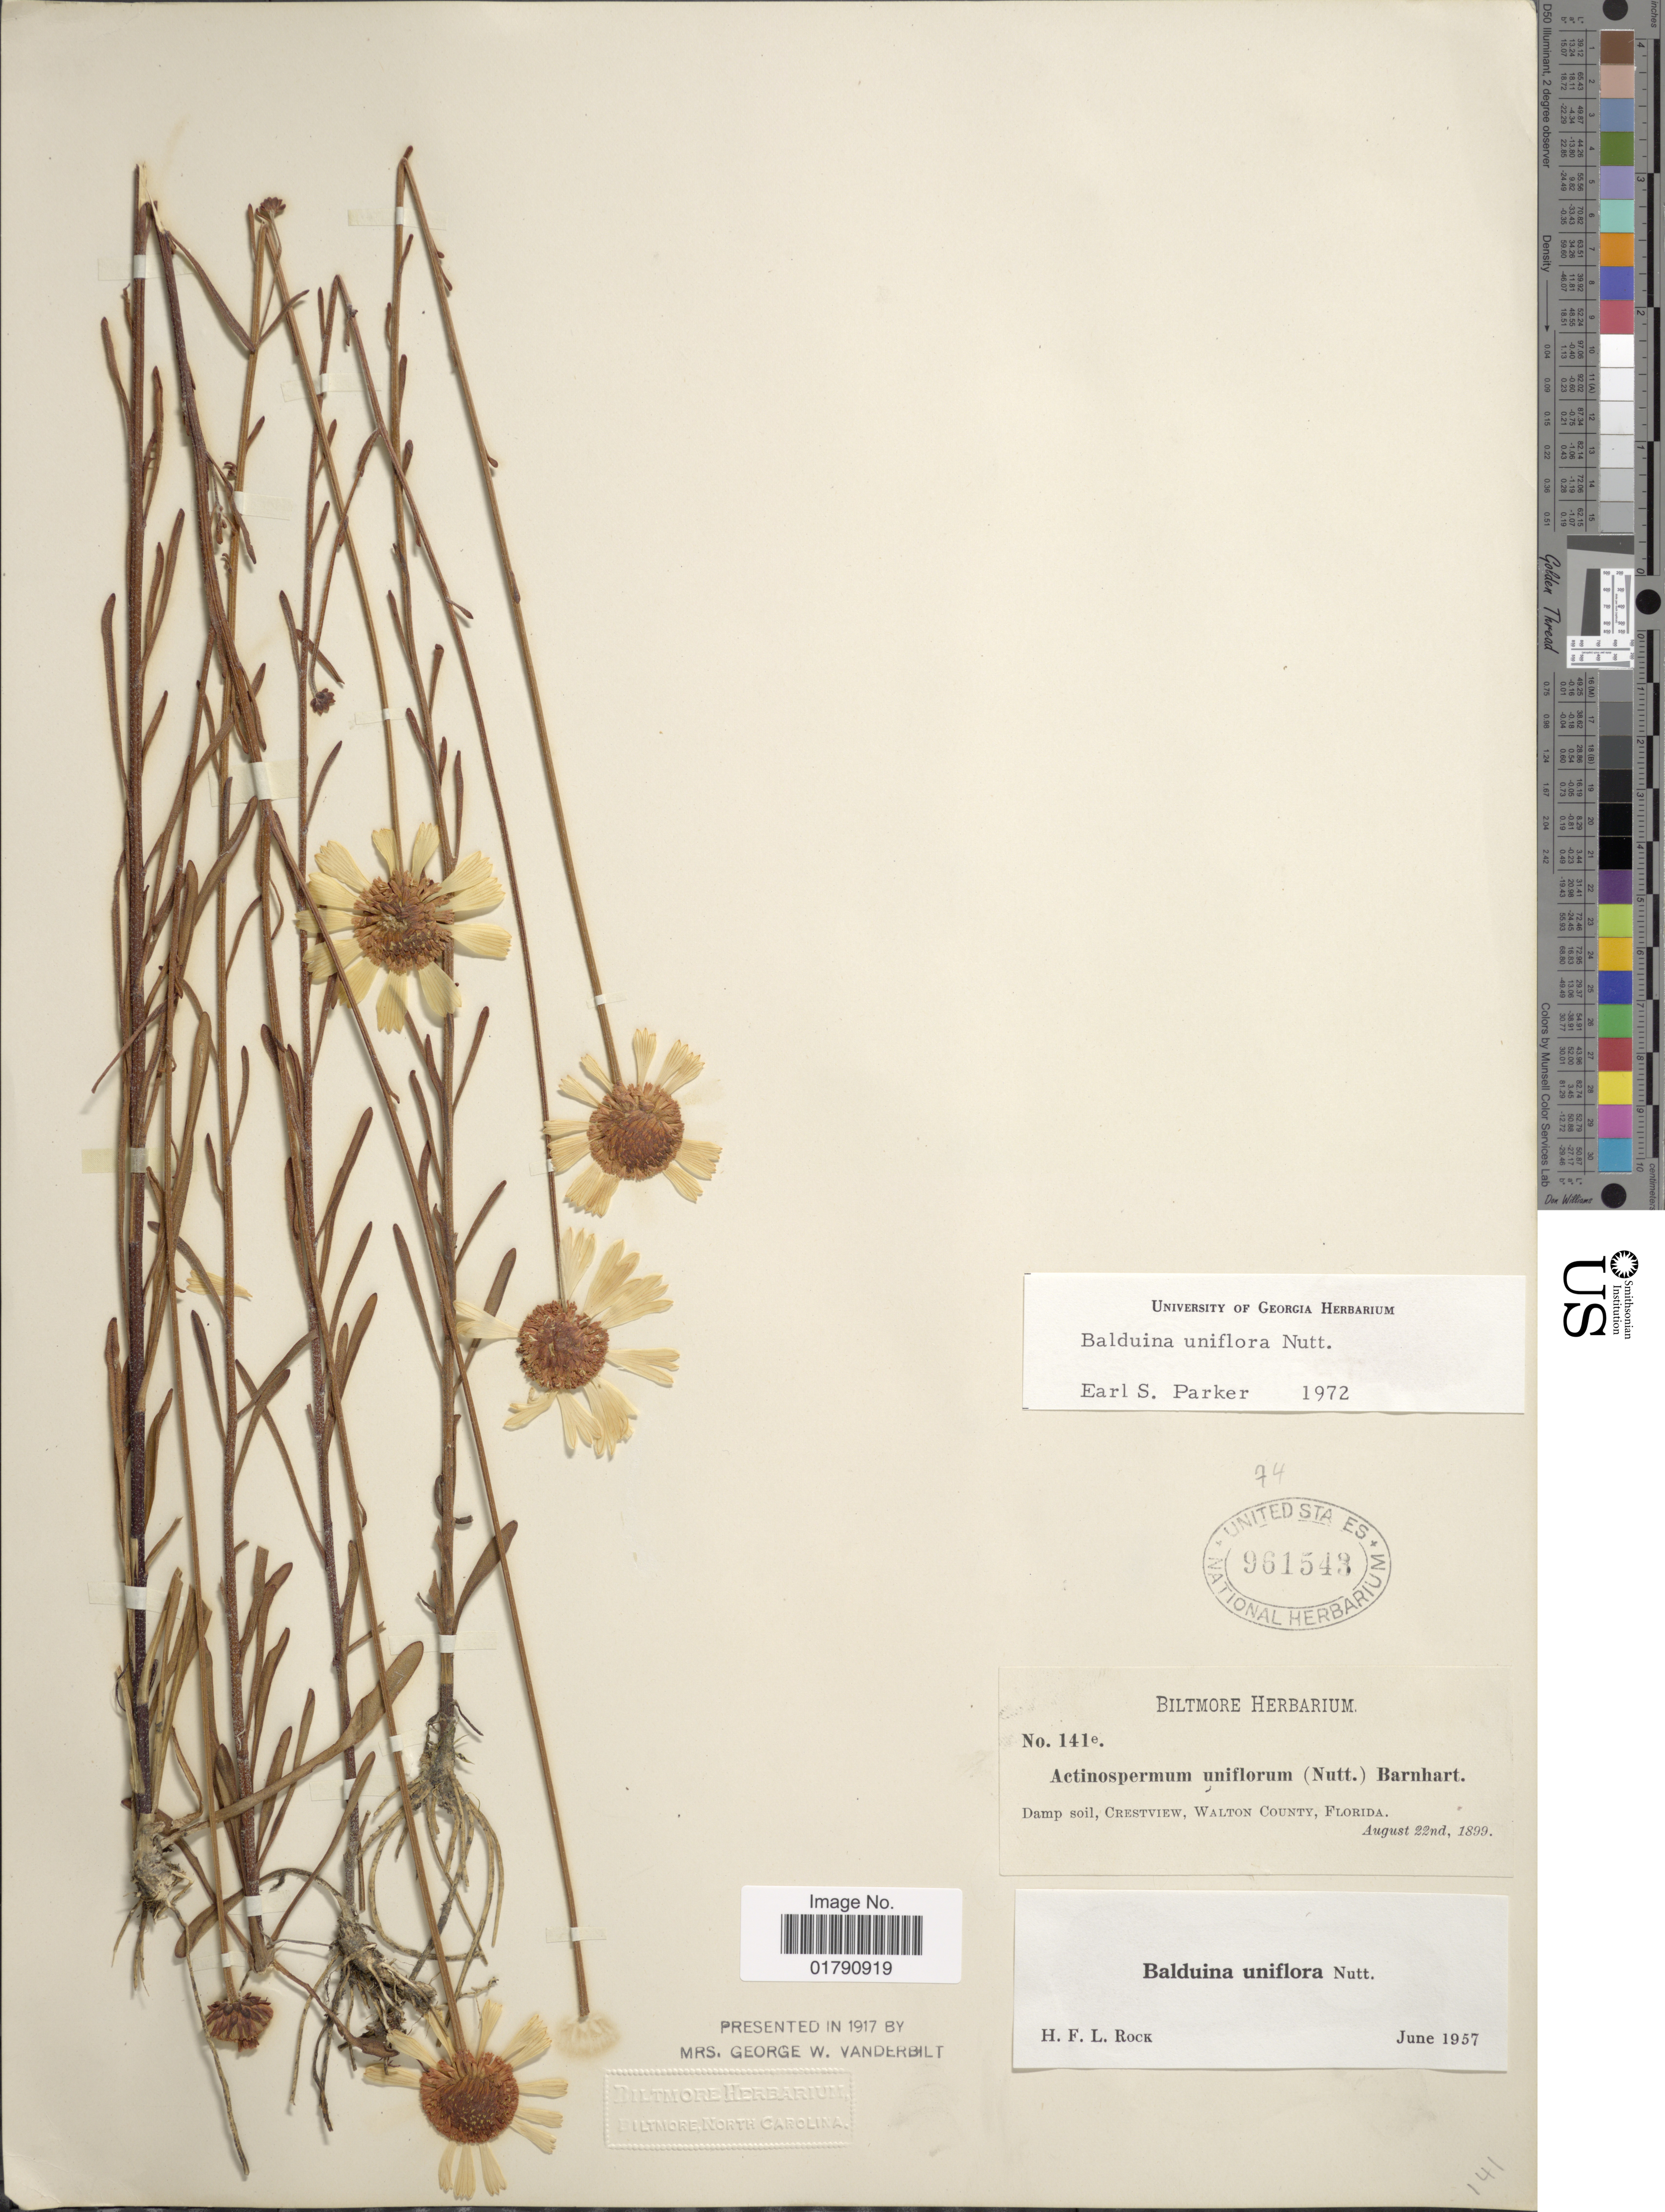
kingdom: Plantae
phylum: Tracheophyta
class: Magnoliopsida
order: Asterales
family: Asteraceae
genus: Balduina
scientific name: Balduina uniflora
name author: Nutt.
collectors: ex herb. Biltmore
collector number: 141e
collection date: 1899-08-22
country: United States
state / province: Florida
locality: Crestview, Walton County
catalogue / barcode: US 961543